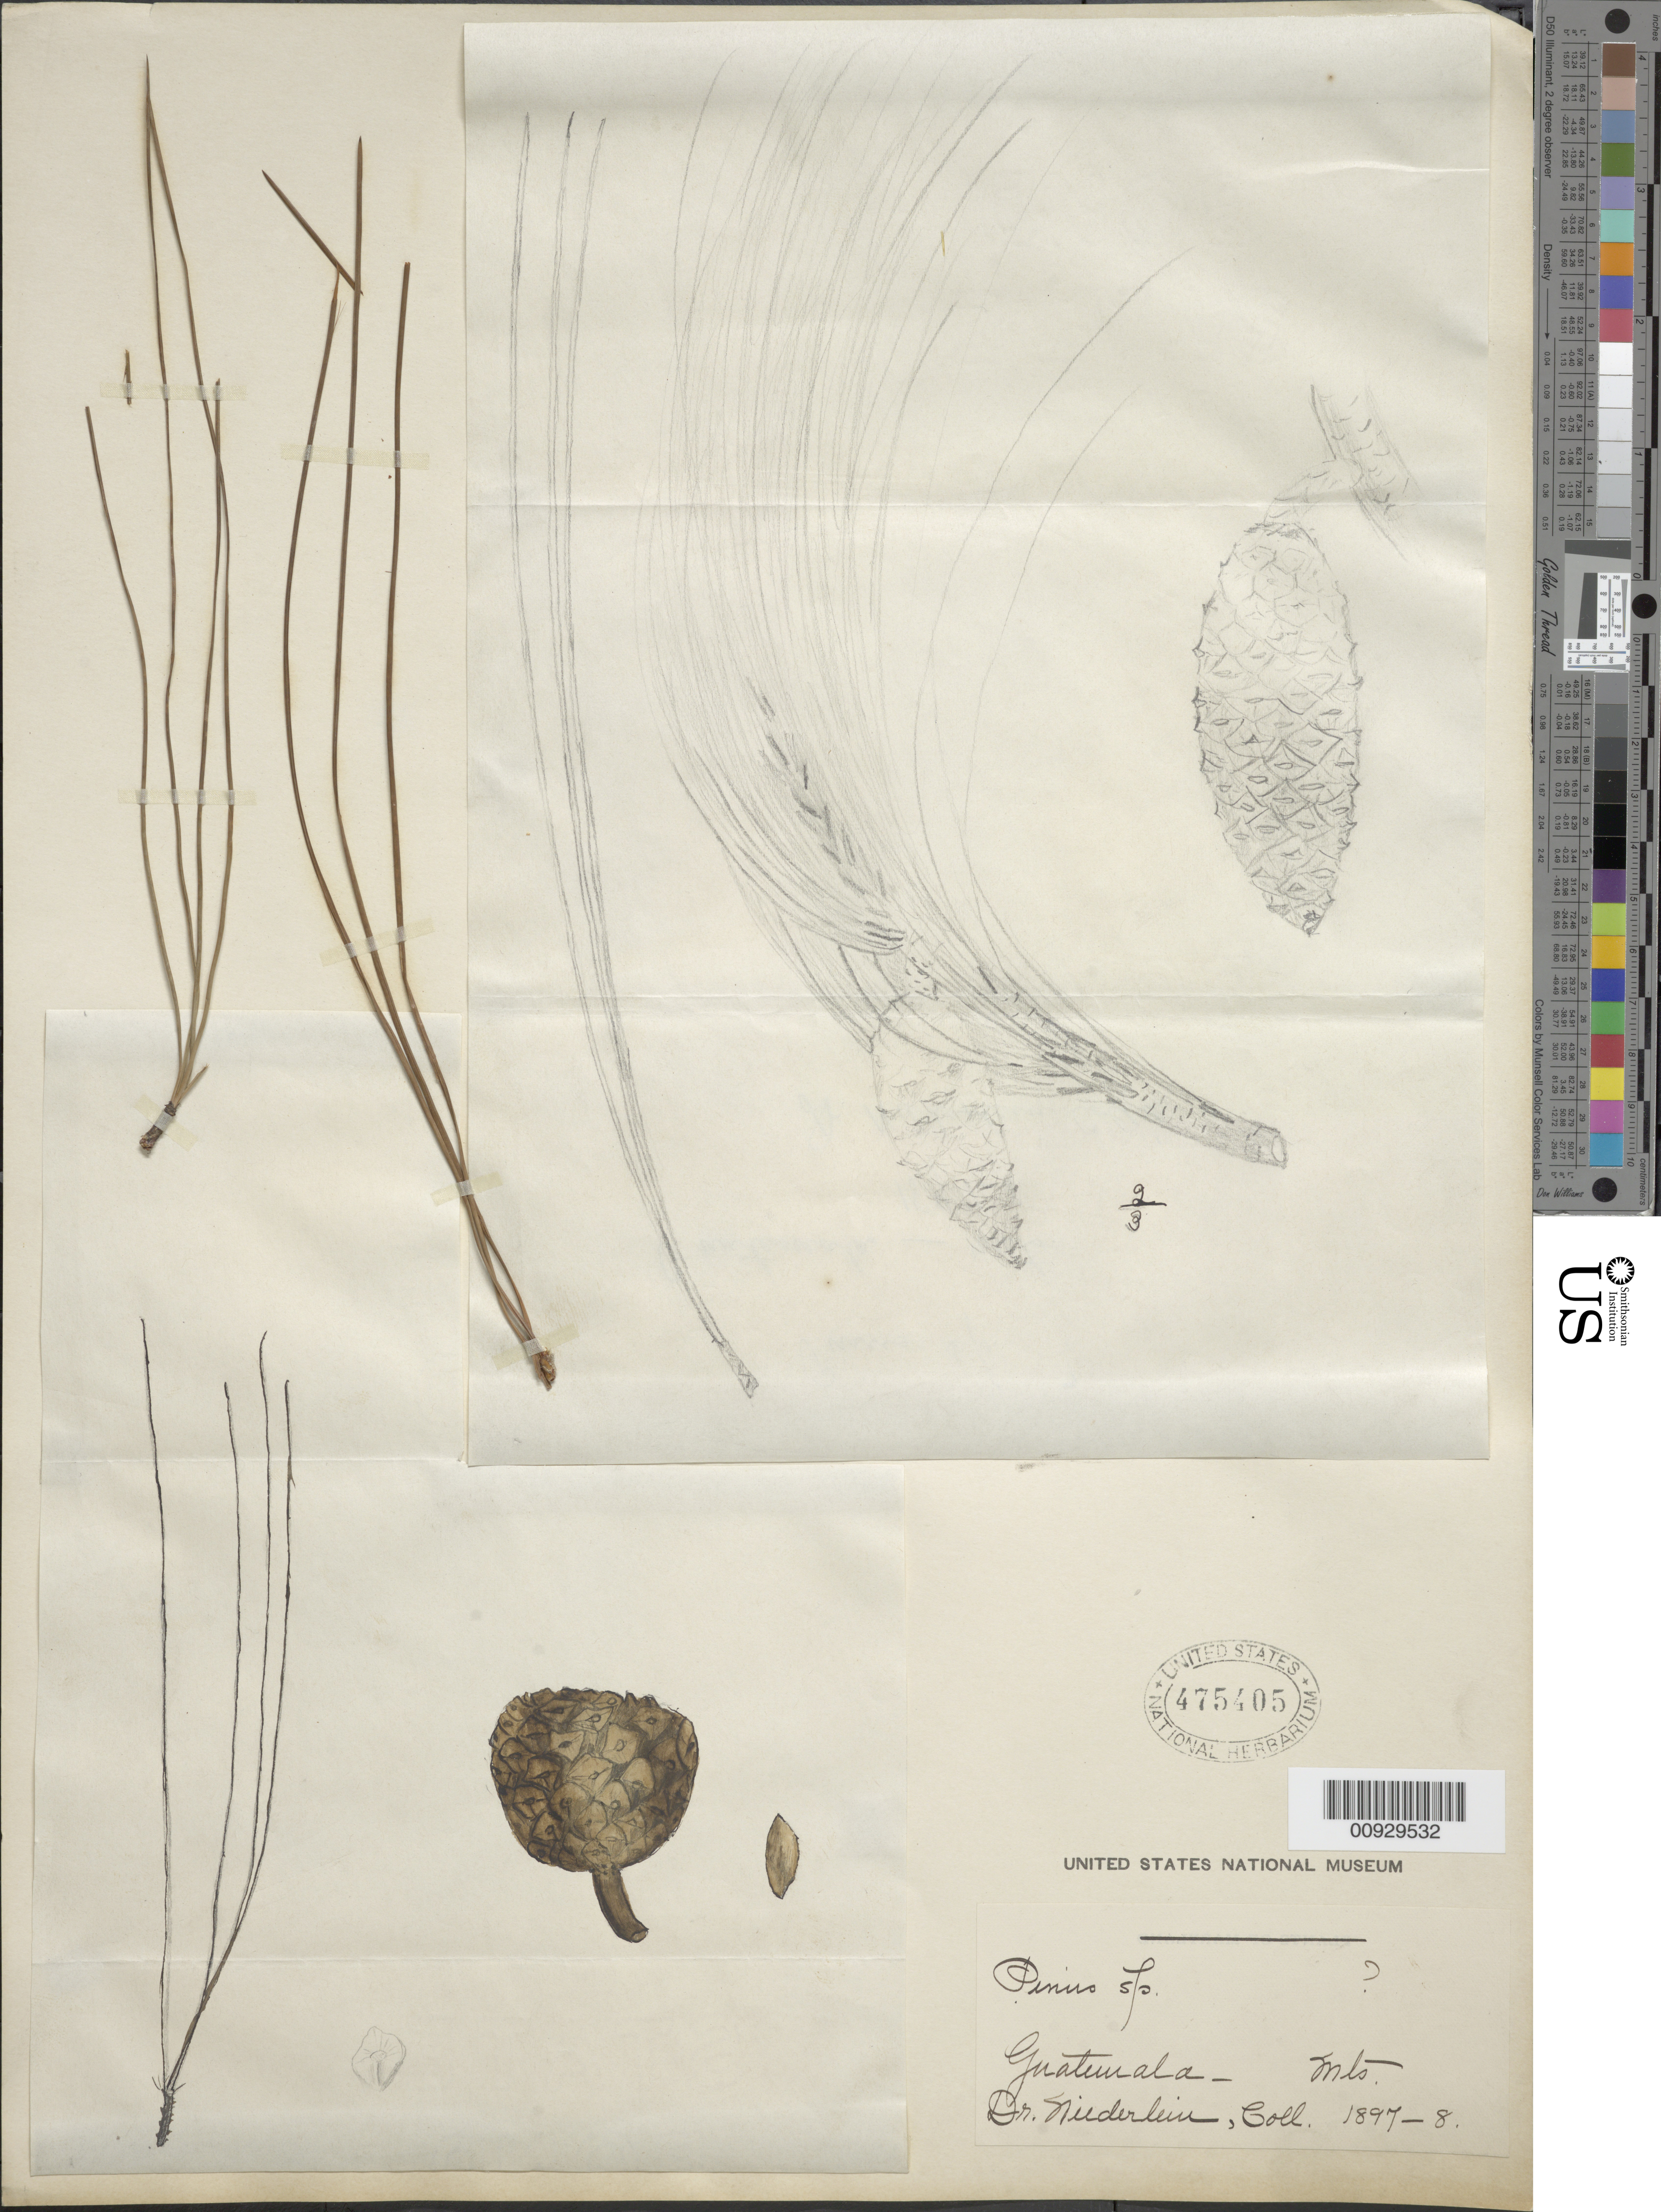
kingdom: Plantae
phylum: Tracheophyta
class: Pinopsida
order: Pinales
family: Pinaceae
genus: Pinus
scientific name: Pinus sp.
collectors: Niederlein, --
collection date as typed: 1897 to -- --- 1898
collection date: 1897/1898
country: Guatemala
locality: Guatemala.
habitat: Mountains.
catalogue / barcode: US 475405